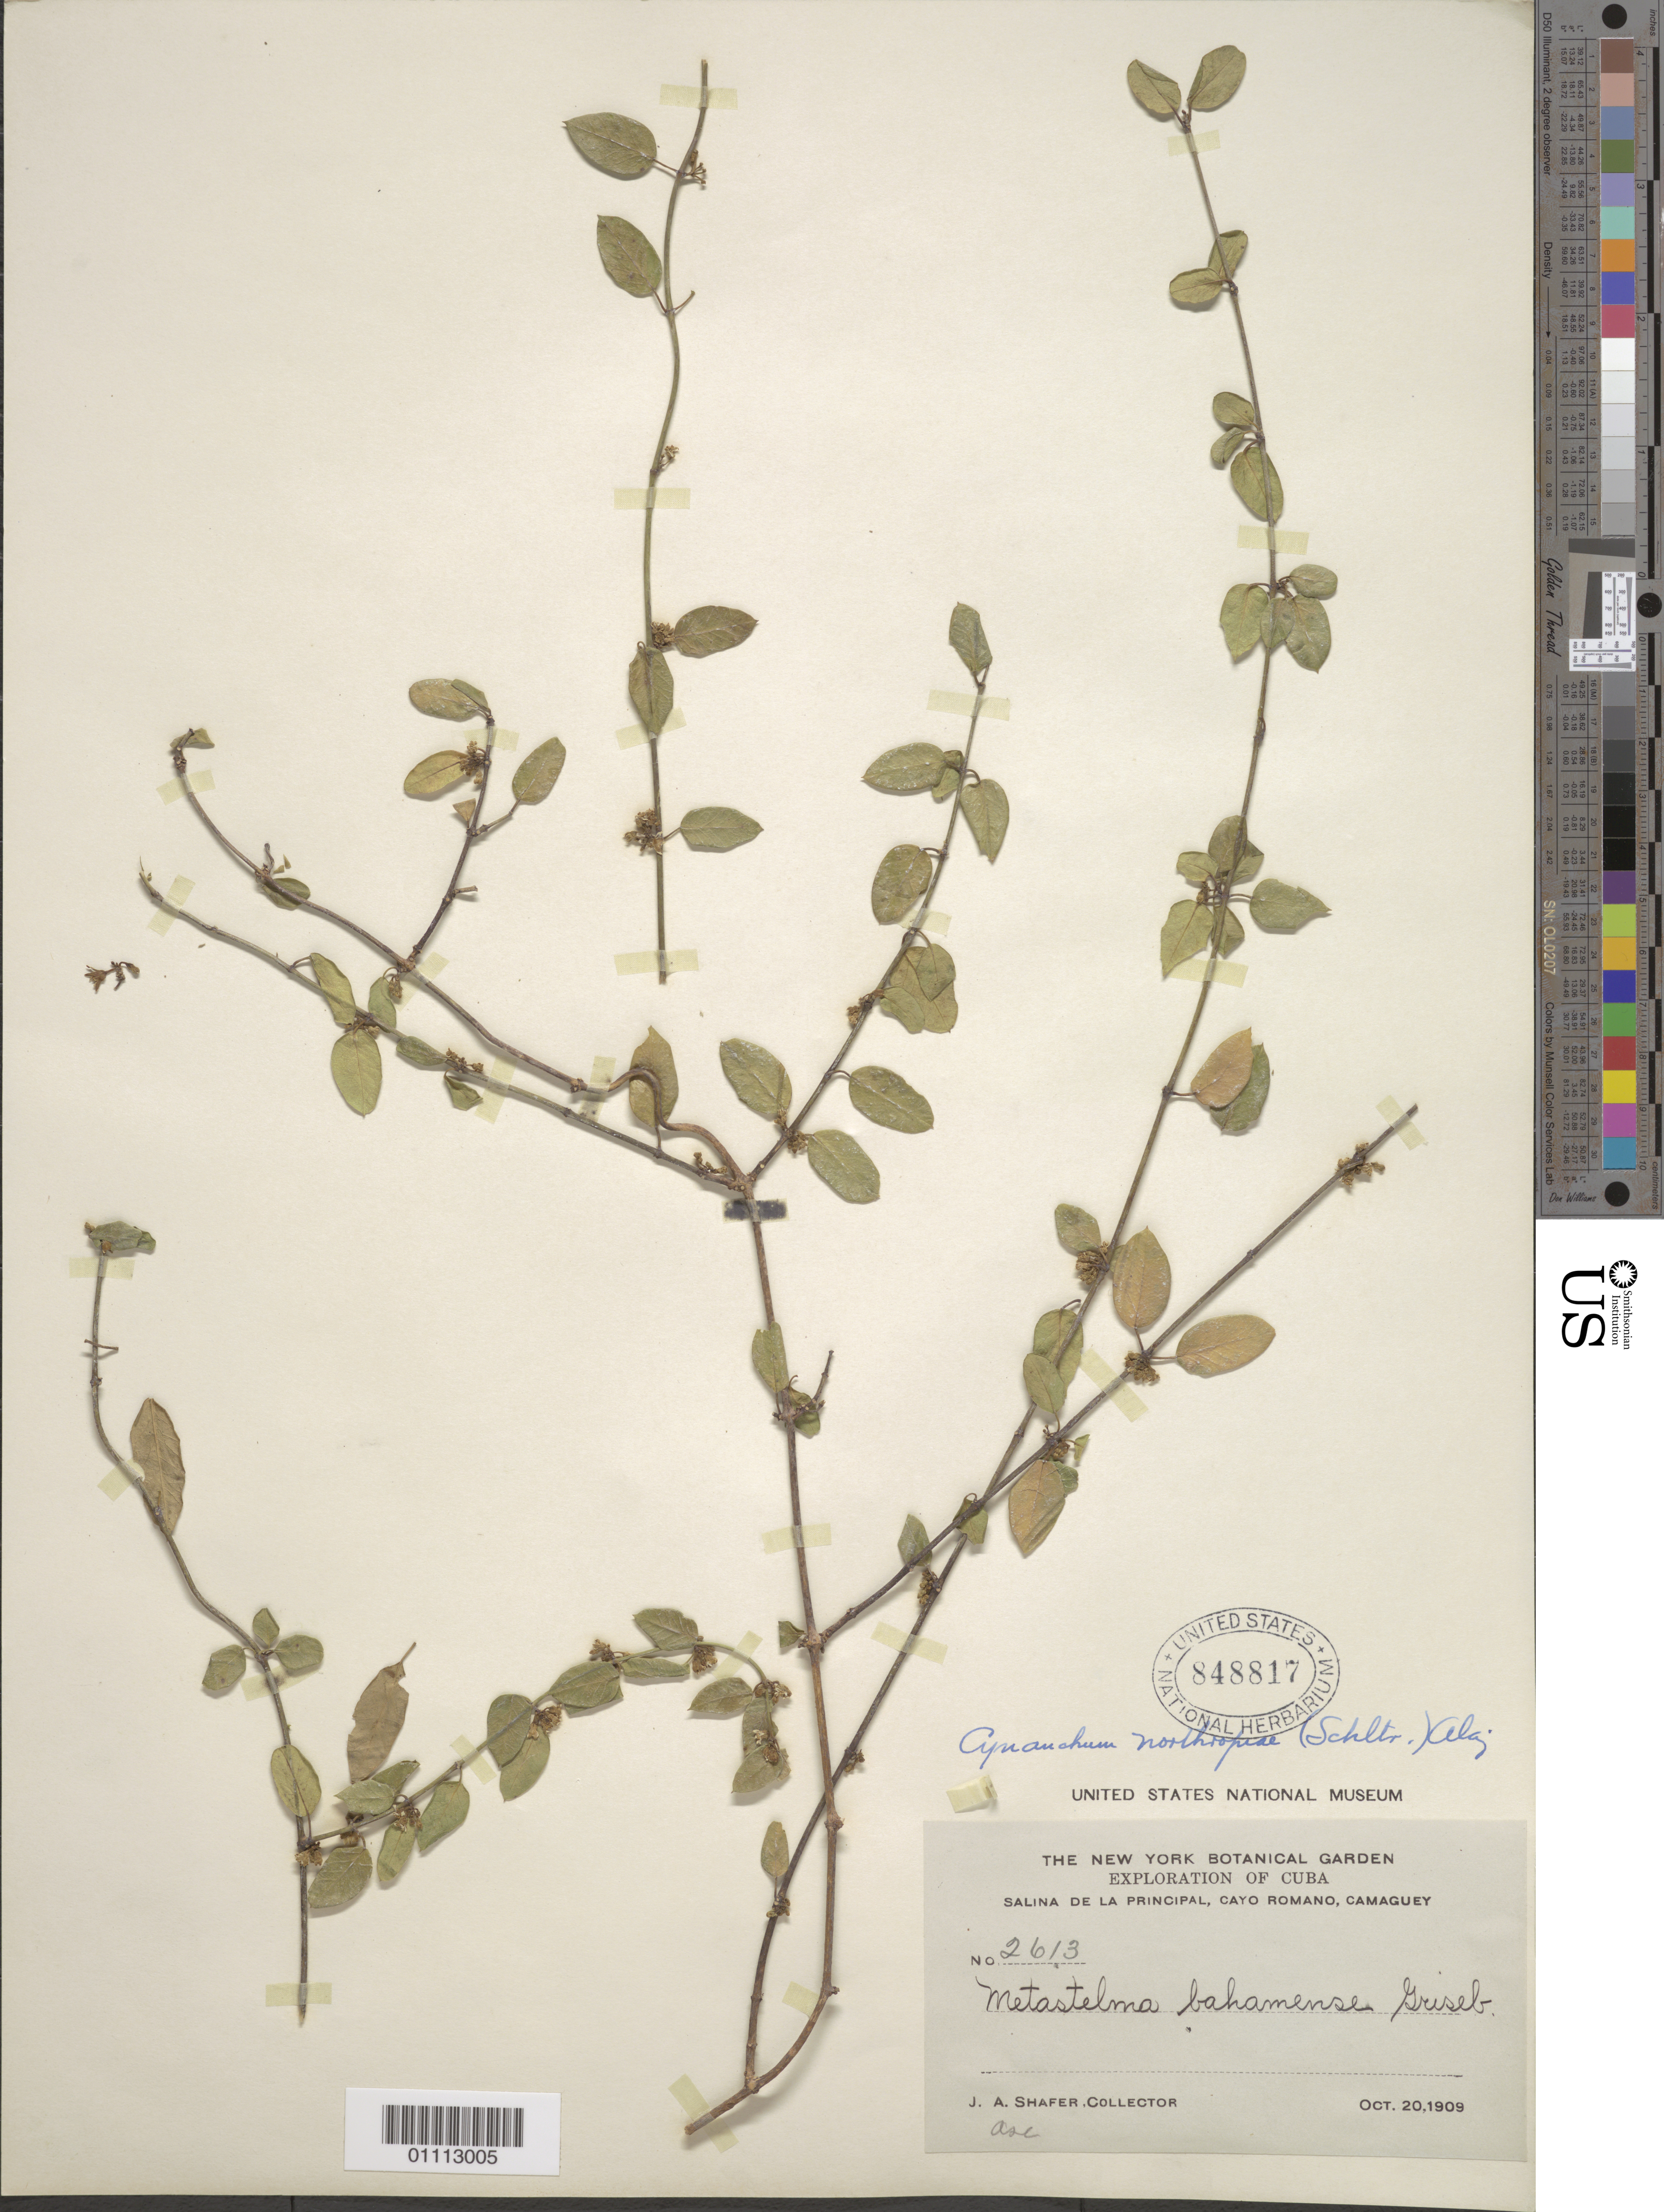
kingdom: Plantae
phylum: Tracheophyta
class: Magnoliopsida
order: Gentianales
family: Apocynaceae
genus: Cynanchum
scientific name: Cynanchum northropiae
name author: (Schltdl.) Alain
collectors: J. A. Shafer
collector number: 2613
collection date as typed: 20 Oct 1909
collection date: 1909-10-20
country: Cuba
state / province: Camagüey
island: Cuba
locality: Salina de la Principal, Cayo Romano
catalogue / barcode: US 848817